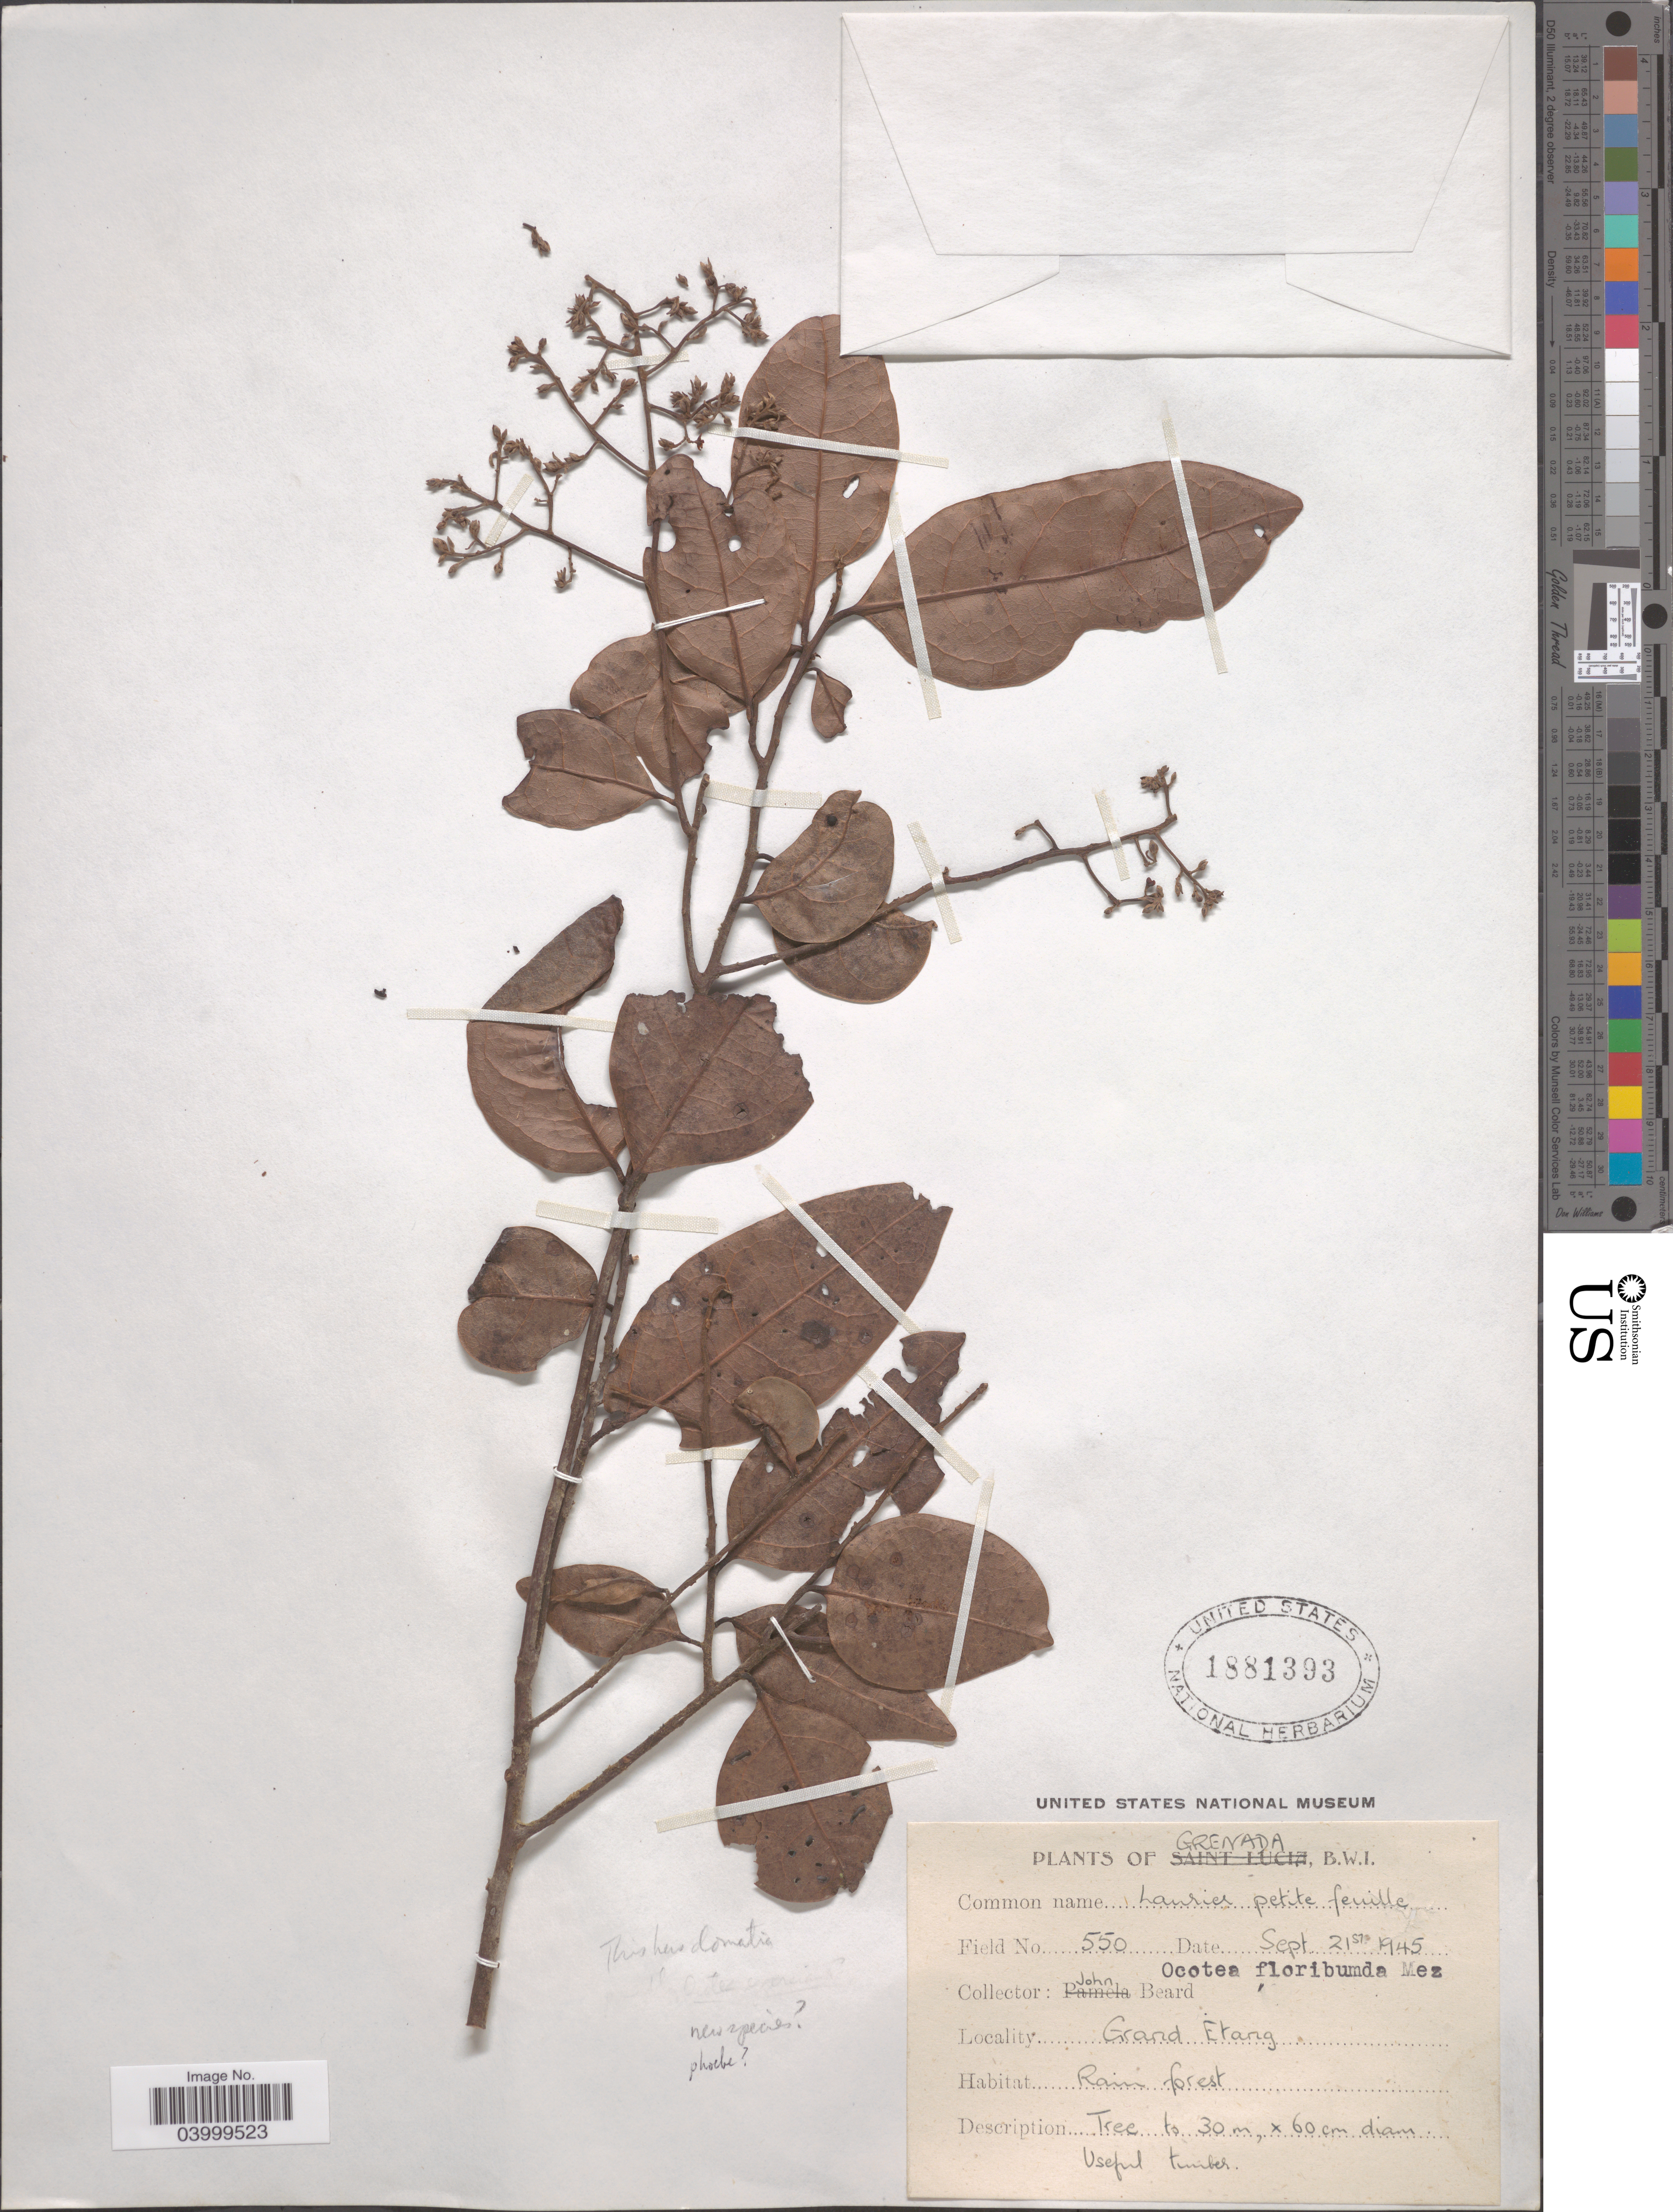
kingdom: Plantae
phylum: Tracheophyta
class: Magnoliopsida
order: Laurales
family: Lauraceae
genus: Cinnamomum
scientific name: Cinnamomum sp.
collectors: J. Beard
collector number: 550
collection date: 1945-09-21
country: Grenada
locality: Grand Etang.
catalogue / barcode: US 1881393